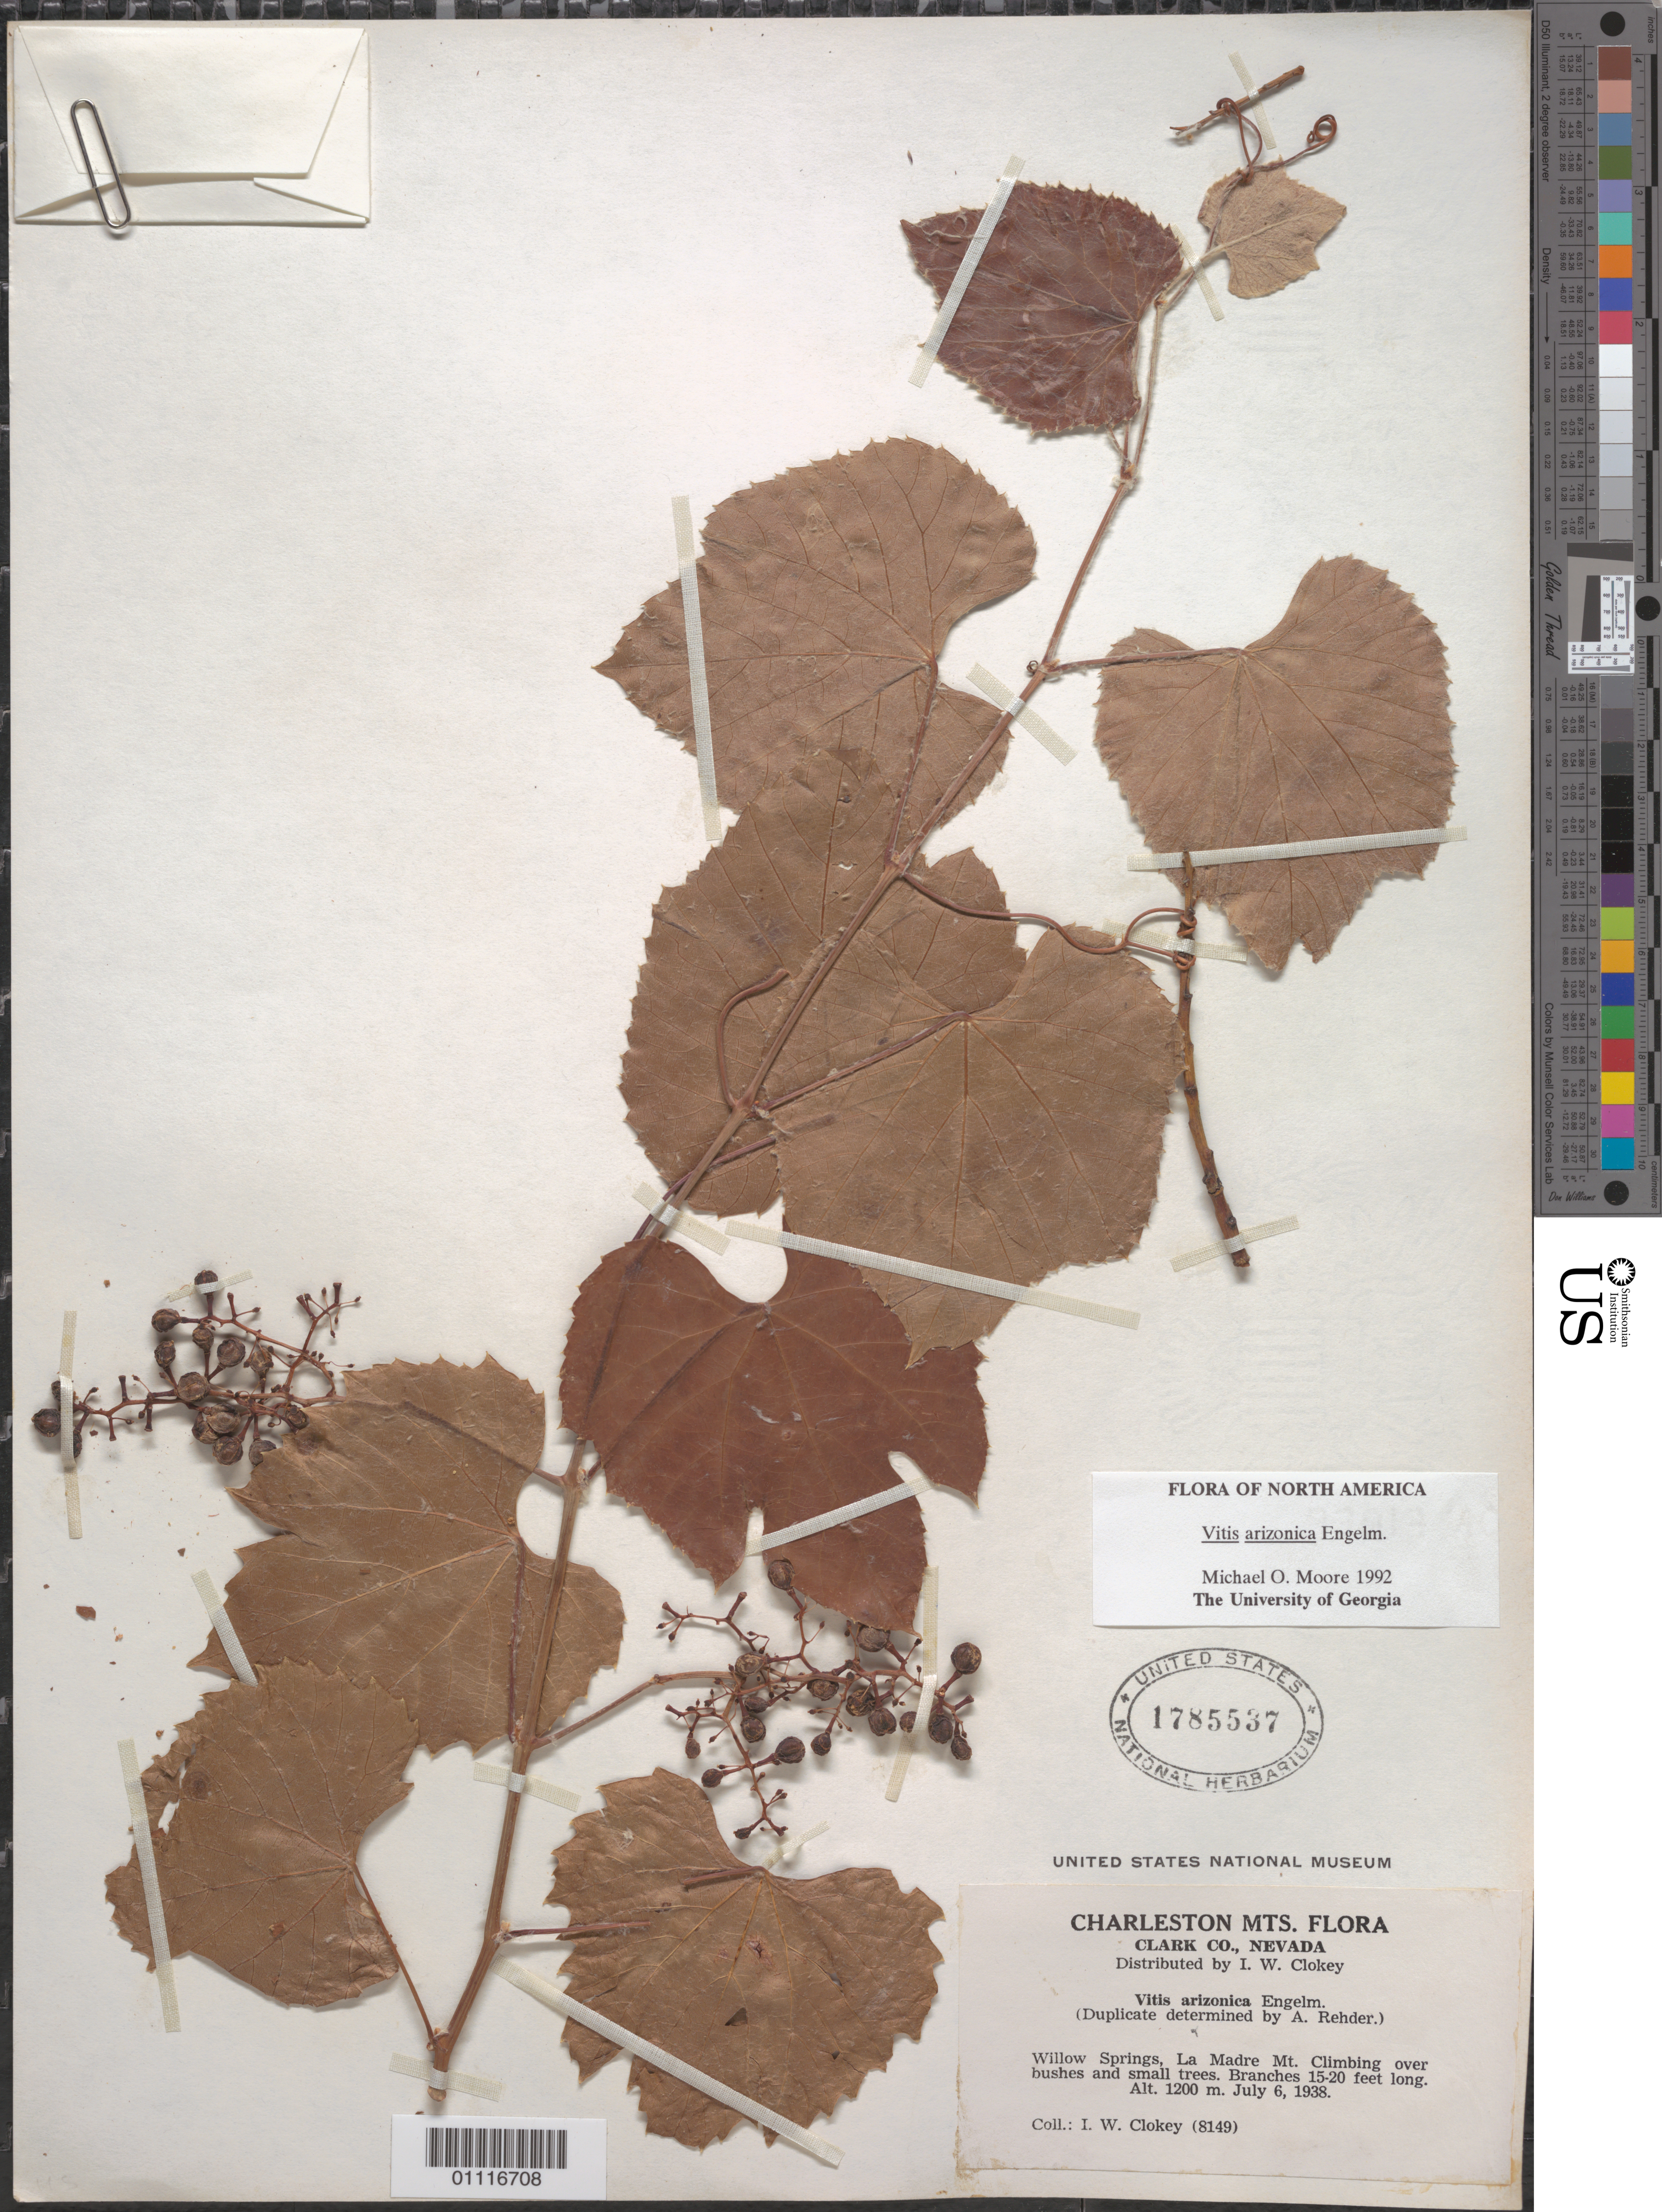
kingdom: Plantae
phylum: Tracheophyta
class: Magnoliopsida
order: Vitales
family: Vitaceae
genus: Vitis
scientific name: Vitis araneosa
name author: J. Le Conte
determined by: Moore, M. O.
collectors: I. W. Clokey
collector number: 8149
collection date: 1938-07-06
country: United States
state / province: Nevada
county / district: Clark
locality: Willow Springs, La Madre Mt.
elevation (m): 1200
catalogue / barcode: US 1785537